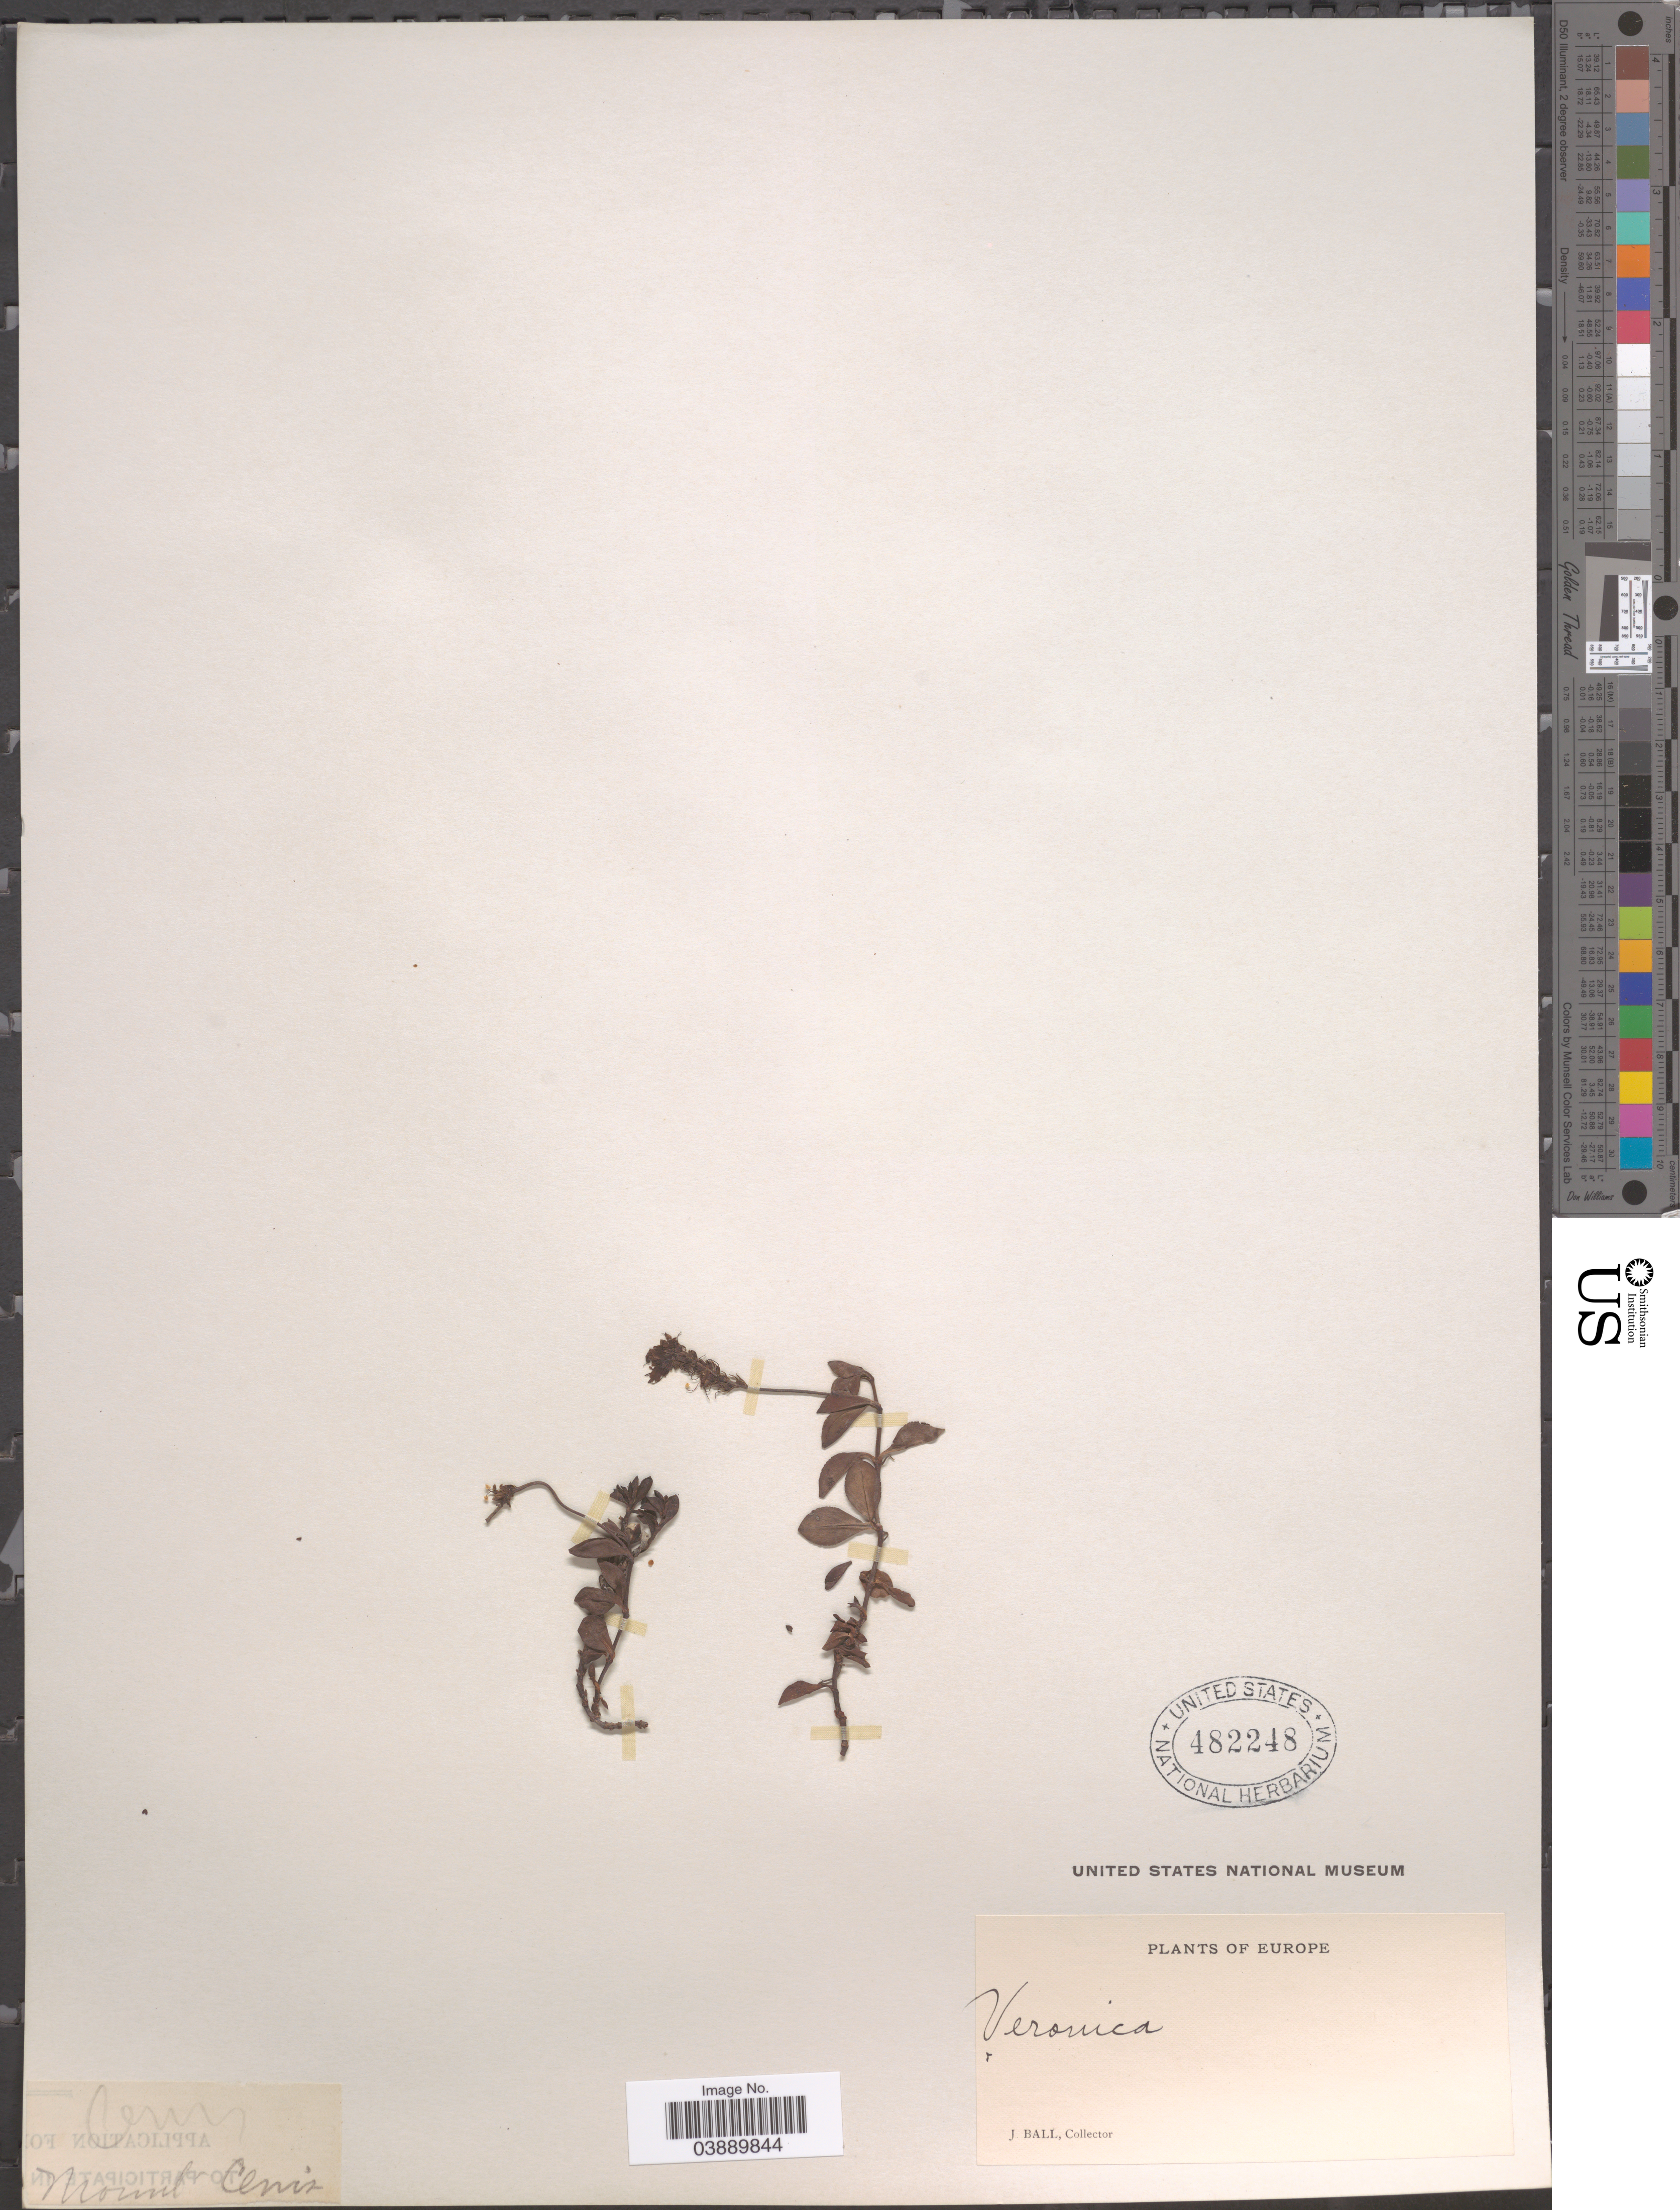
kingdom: Plantae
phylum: Tracheophyta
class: Magnoliopsida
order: Lamiales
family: Plantaginaceae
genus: Veronica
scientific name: Veronica allionii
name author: Vill.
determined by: Albach, Dirk C.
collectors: J. Ball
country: France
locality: Mount Cenis Europe.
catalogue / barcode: US 482248